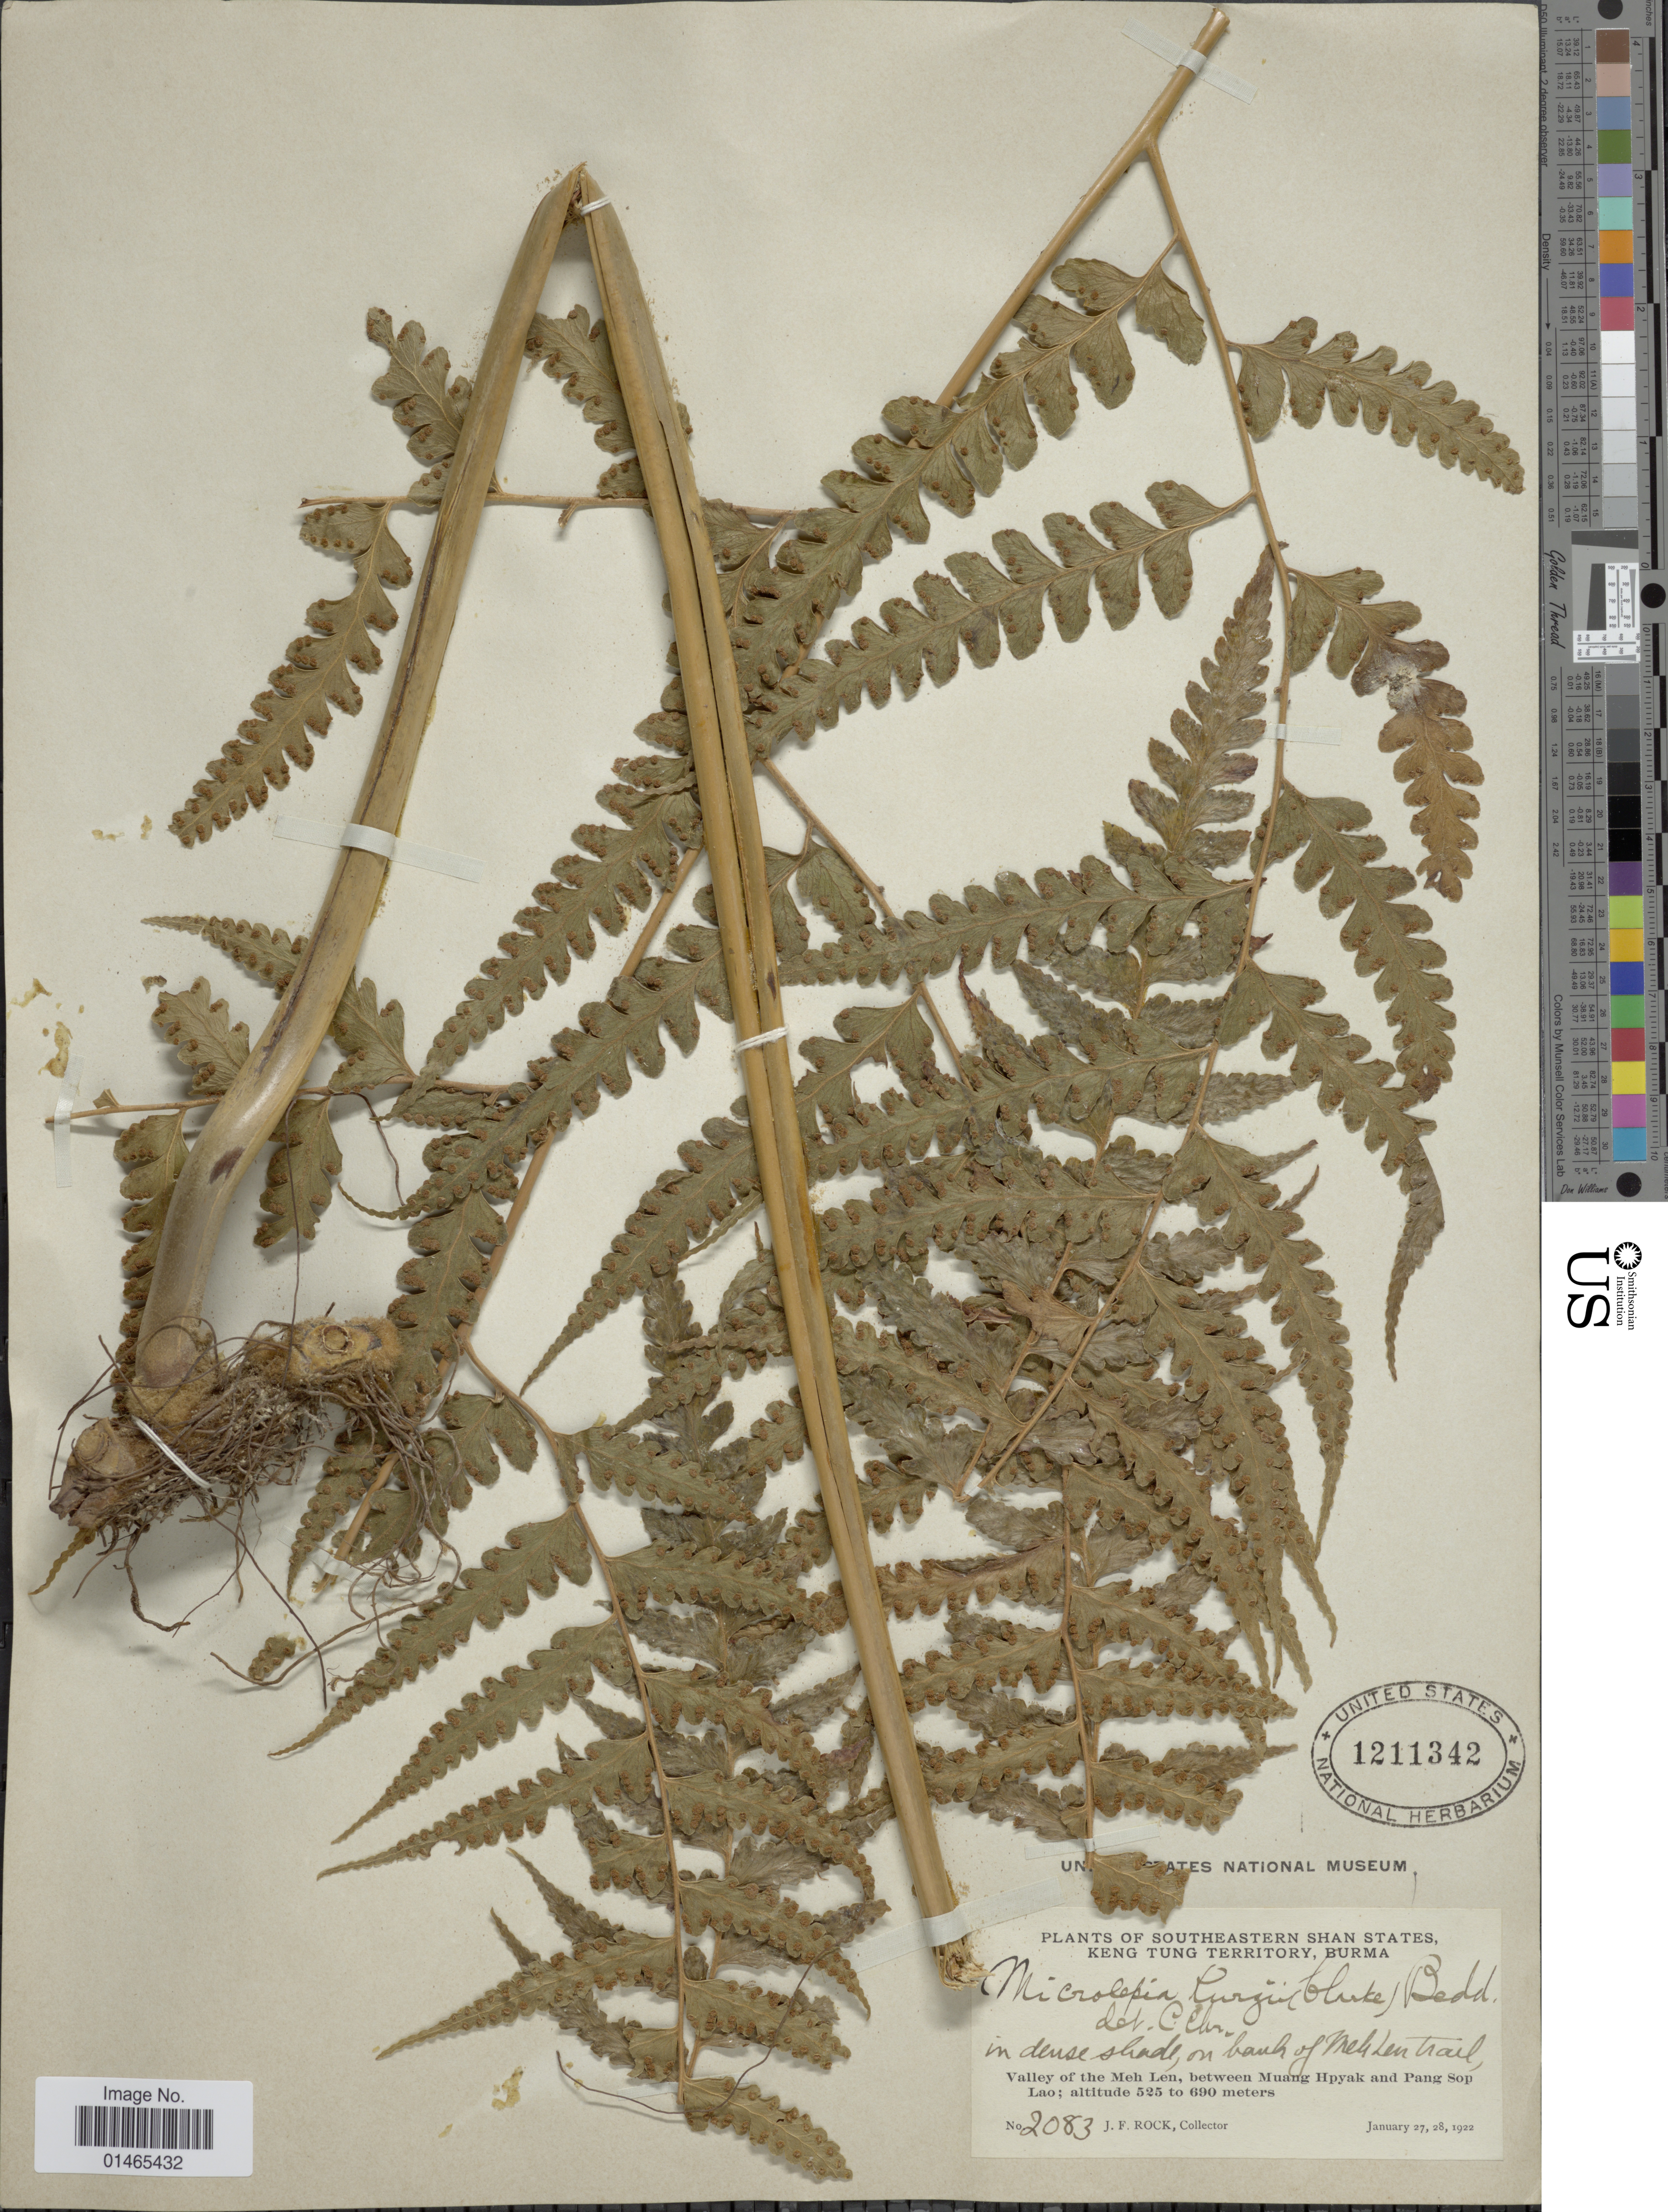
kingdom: Plantae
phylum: Tracheophyta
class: Polypodiopsida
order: Polypodiales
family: Dennstaedtiaceae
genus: Microlepia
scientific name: Microlepia kurzii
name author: (C.B. Clarke) Bedd.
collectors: J. Rock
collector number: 2083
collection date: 1922-01-27/1922-01-28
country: Myanmar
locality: Southeastern Shan States, Keng Tung Territory, Burma, Valley of the Meh Len, between Muang Hpyak and Pang Sop Lao, in dense shade, on bauh of Meh Len trail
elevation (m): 525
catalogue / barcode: US 1211342